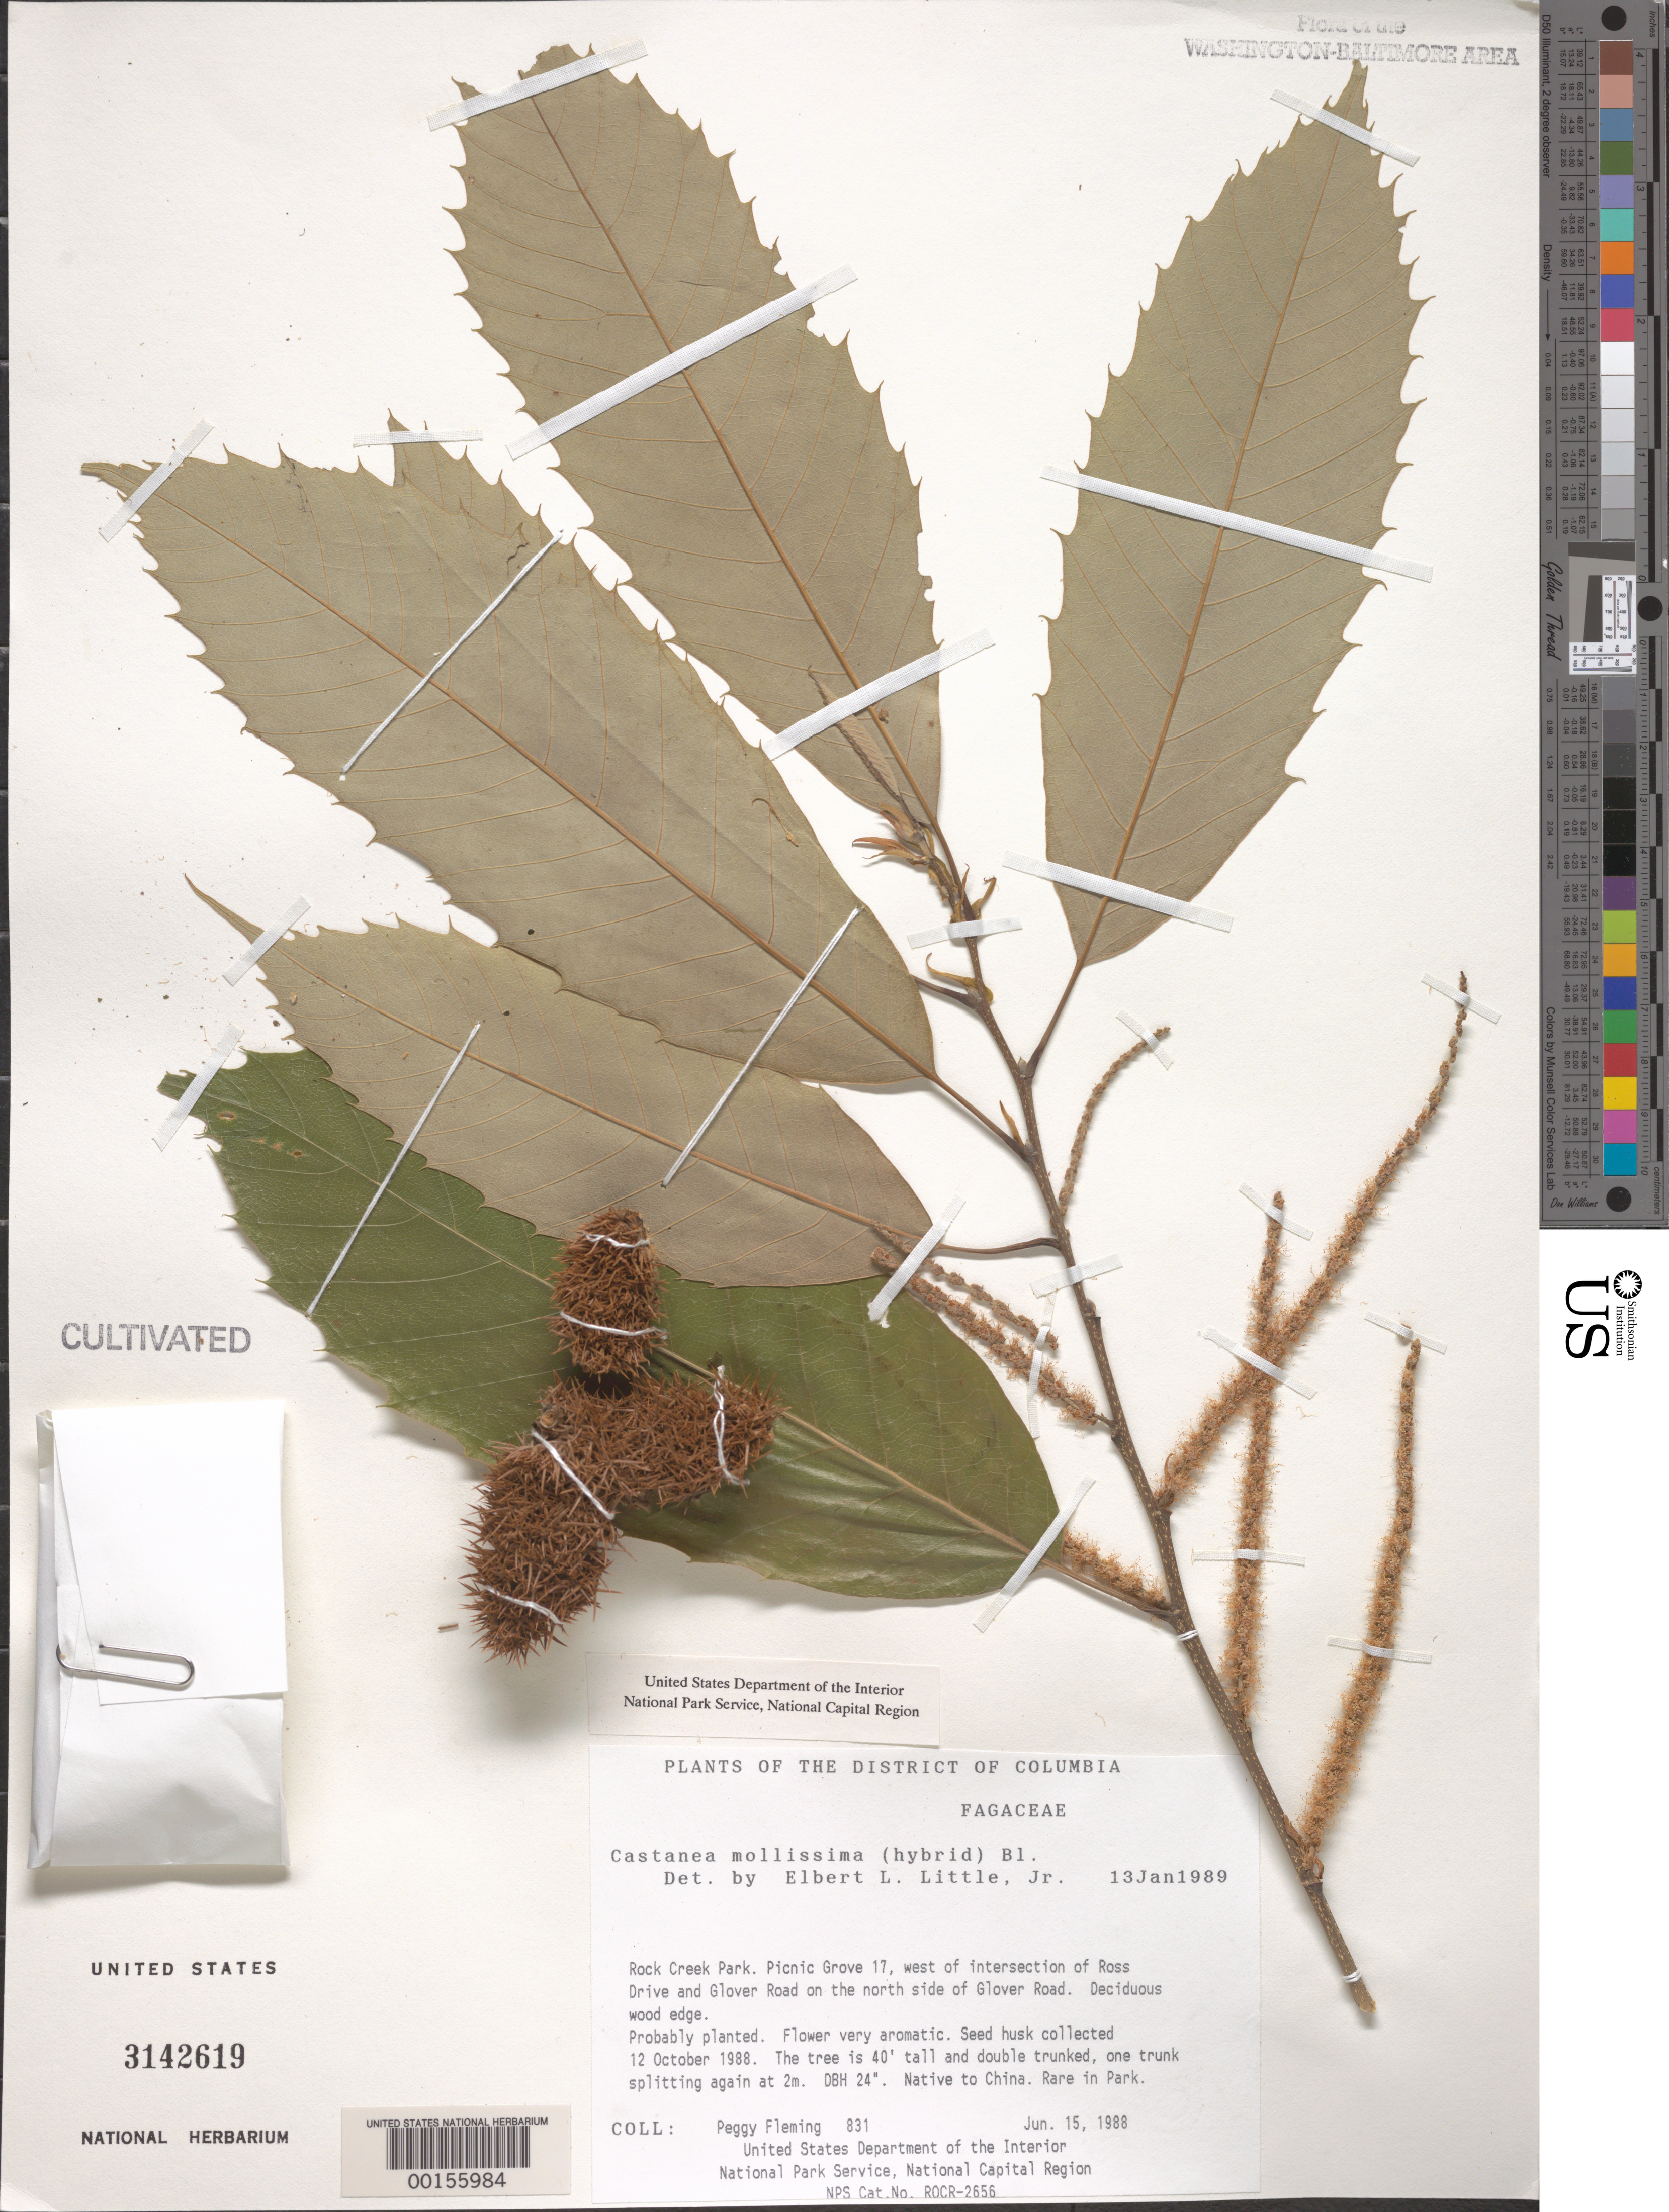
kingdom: Plantae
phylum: Tracheophyta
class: Magnoliopsida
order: Fagales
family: Fagaceae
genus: Castanea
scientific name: Castanea mollissima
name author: Blume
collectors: P. Fleming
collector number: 831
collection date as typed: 15 Jul 1988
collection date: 1988-07-15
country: United States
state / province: District of Columbia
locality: Rock Creek Park, Picnic Grove 17 Rock Creek Park and vicinity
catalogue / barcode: US 3142619